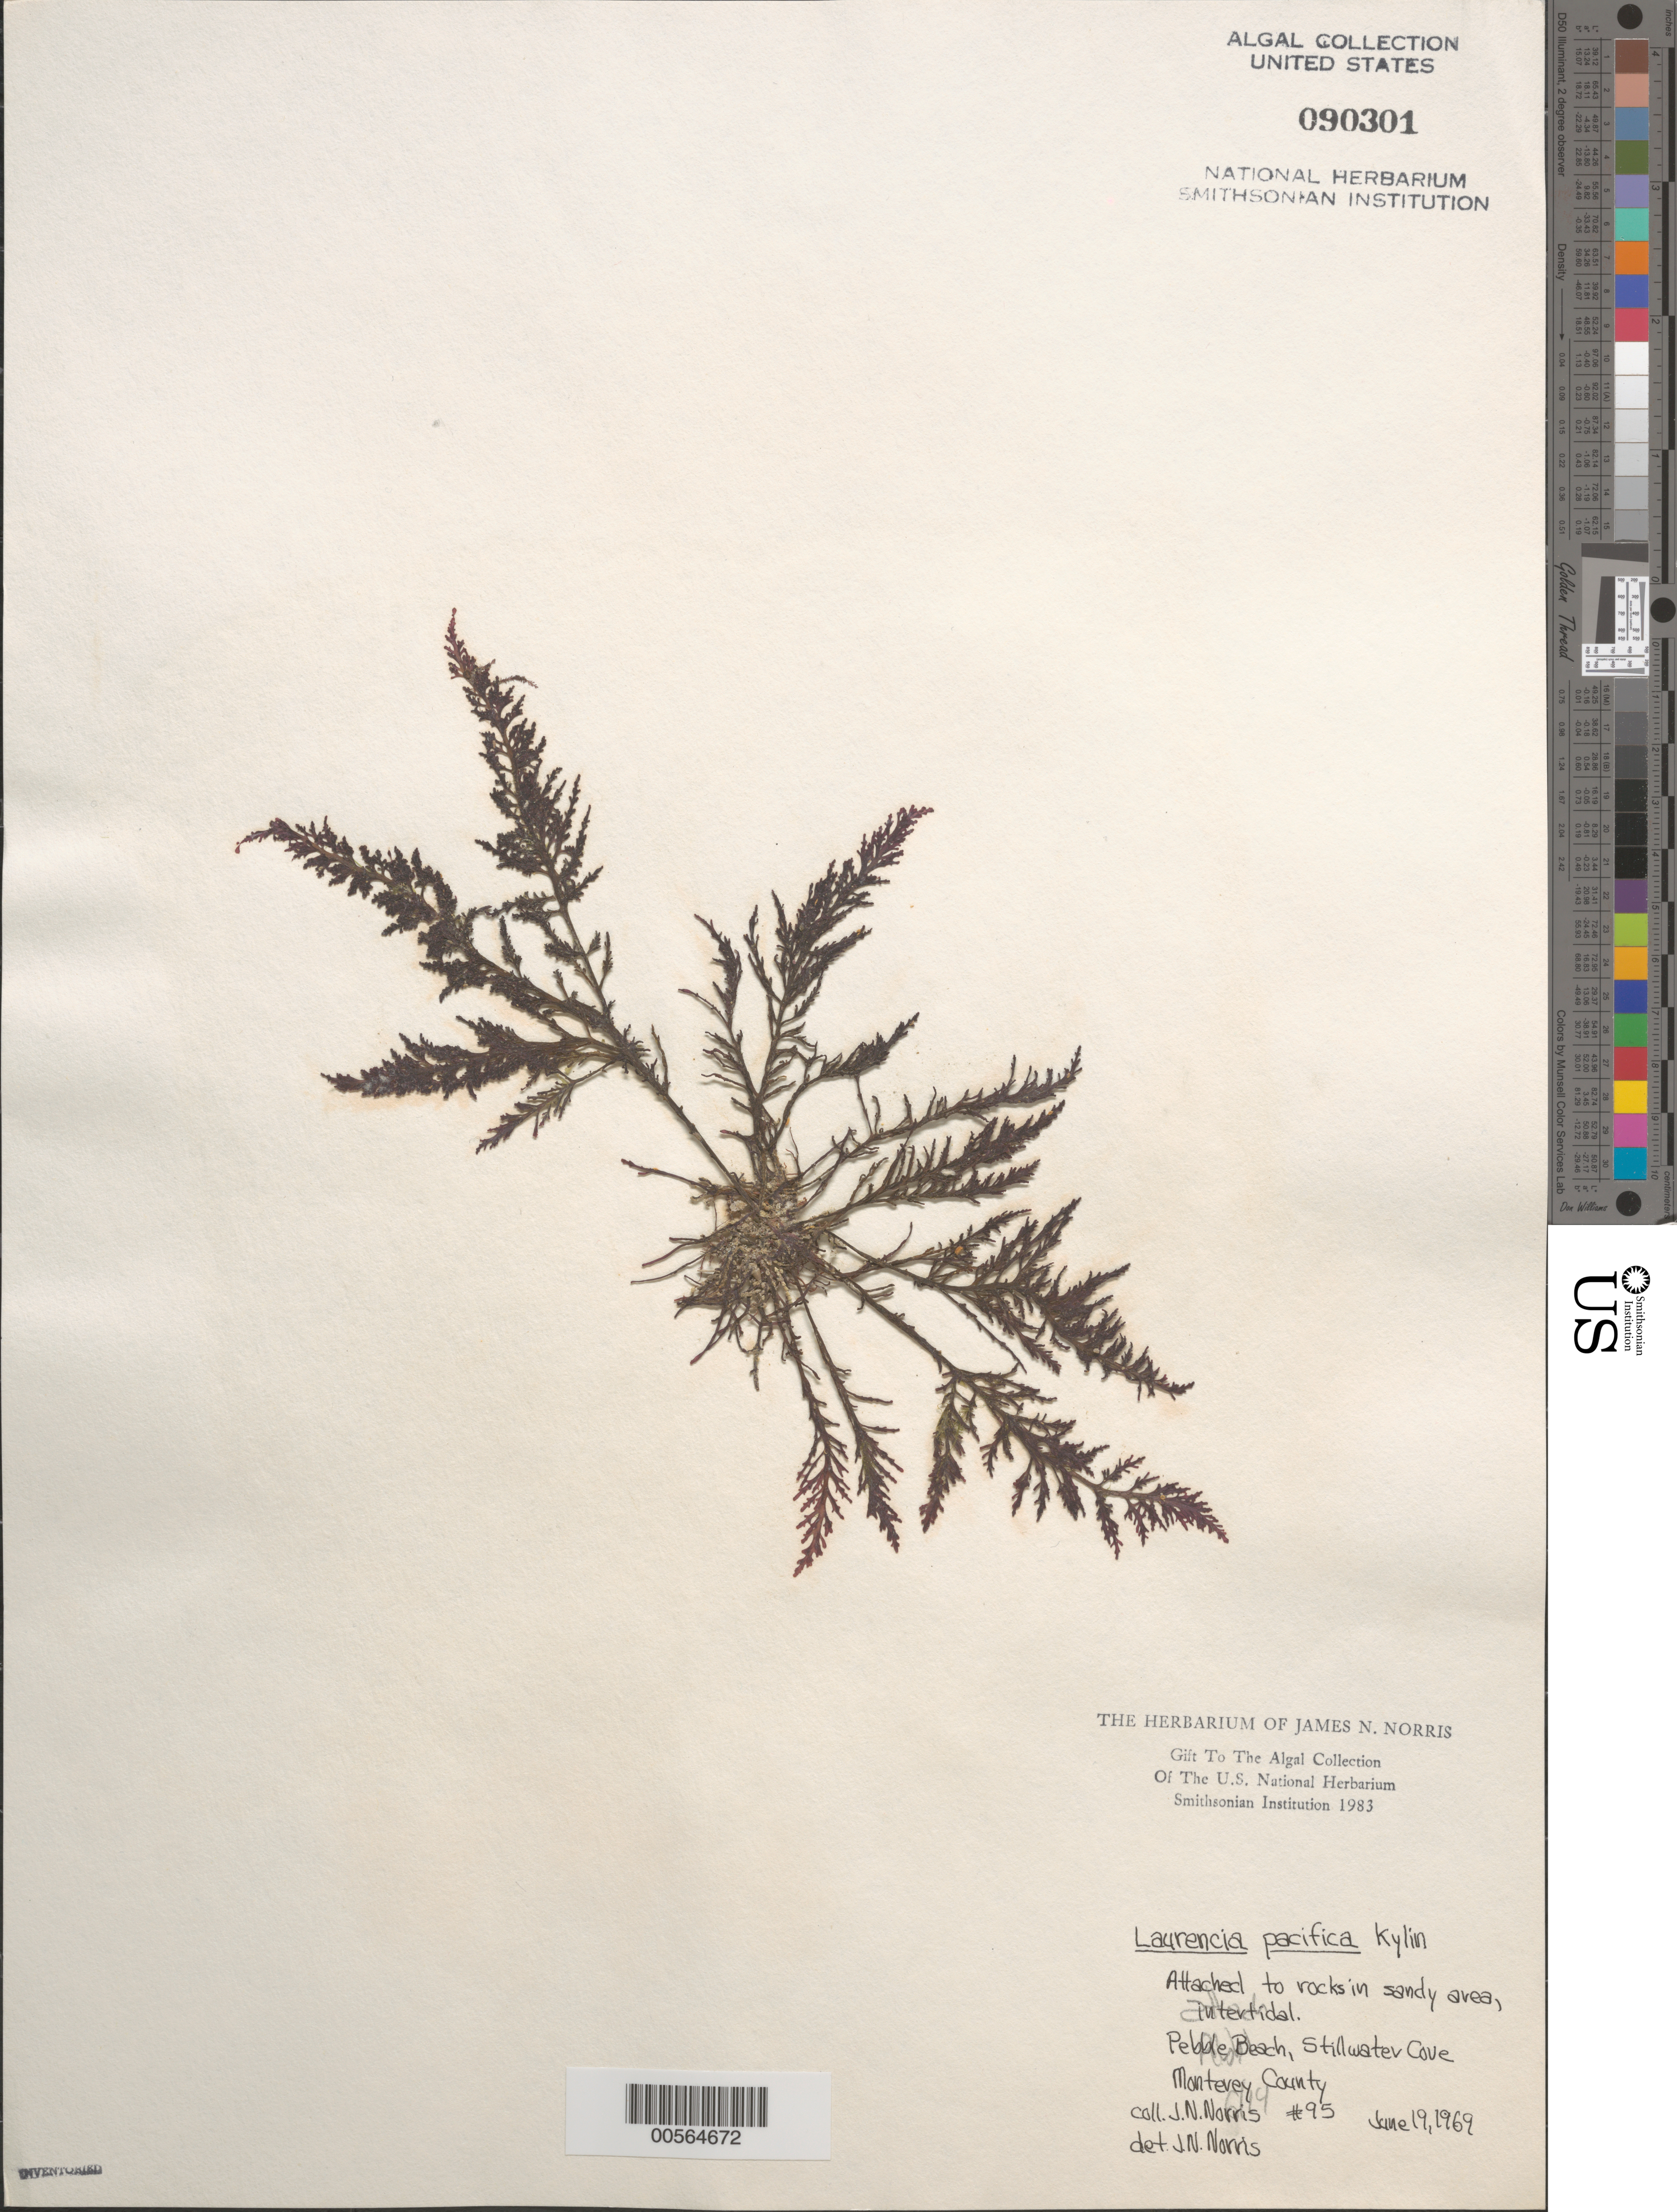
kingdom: Plantae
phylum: Rhodophyta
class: Florideophyceae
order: Ceramiales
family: Rhodomelaceae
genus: Laurencia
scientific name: Laurencia pacifica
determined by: Norris, James N.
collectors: J. N. Norris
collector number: JN-95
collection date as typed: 19 Jun 1969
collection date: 1969-06-19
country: United States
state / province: California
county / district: Monterey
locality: Stillwater Cove, Pebble Beach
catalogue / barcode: US 90301